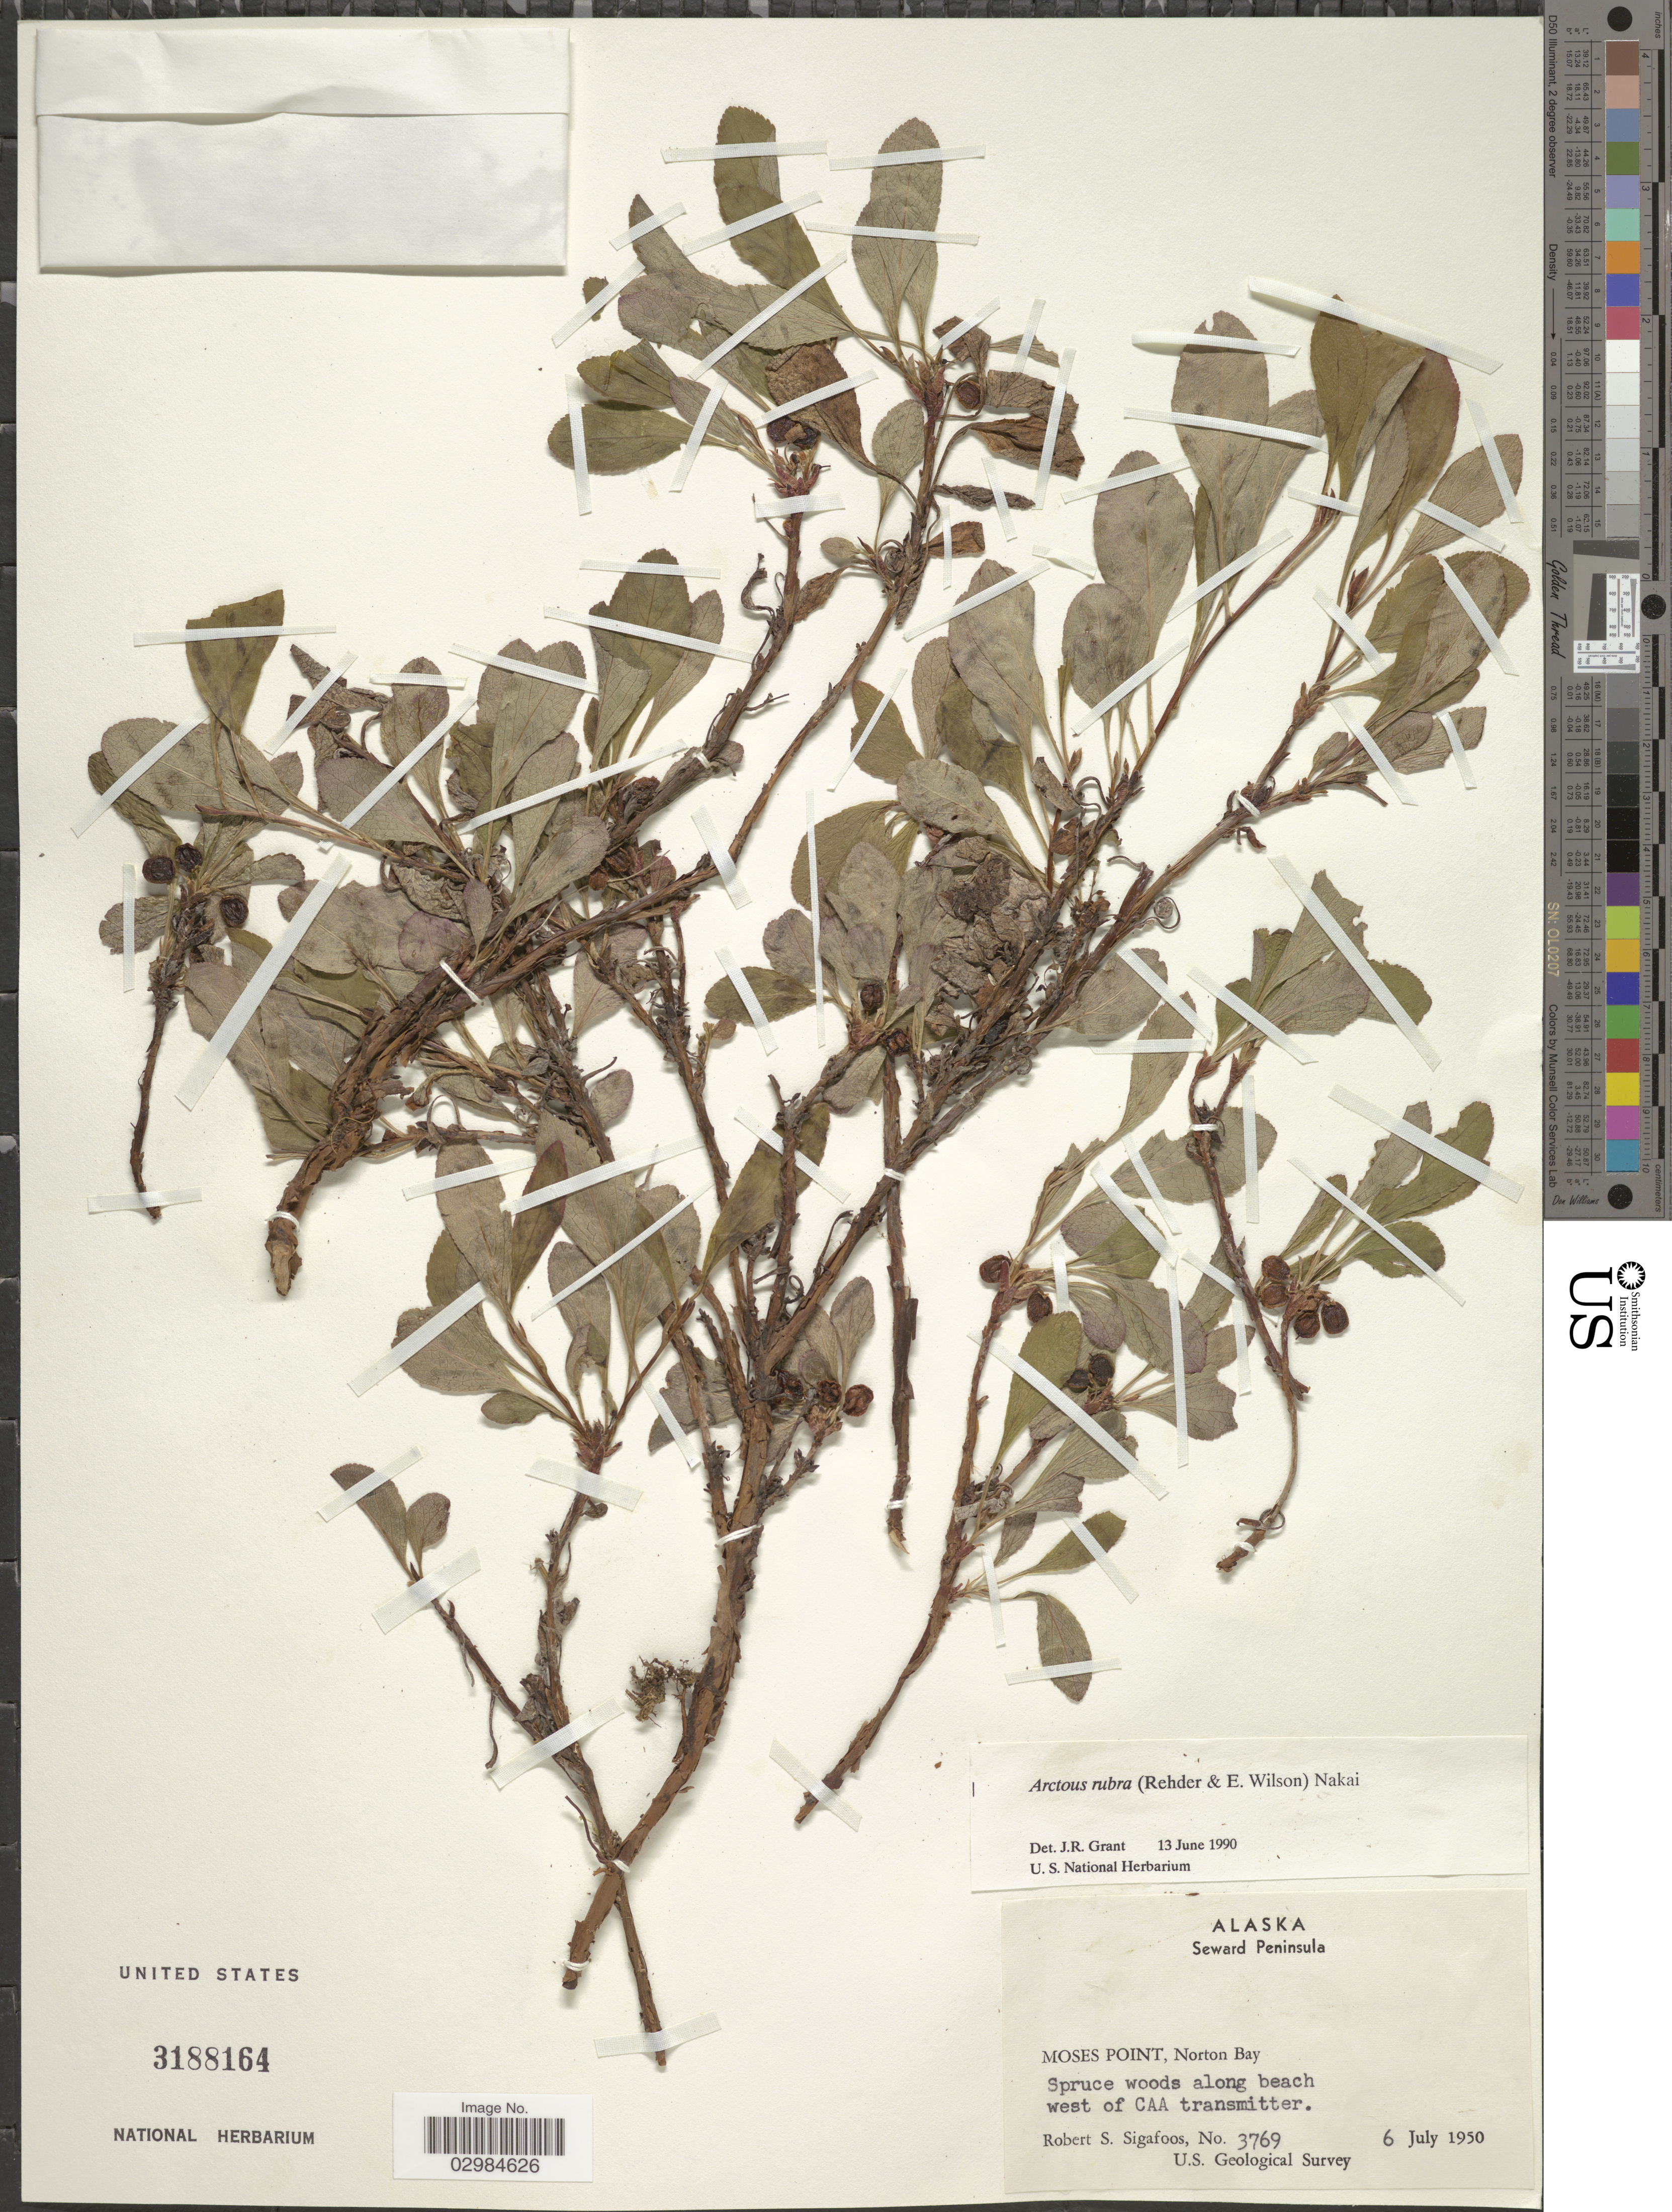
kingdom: Plantae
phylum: Tracheophyta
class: Magnoliopsida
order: Ericales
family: Ericaceae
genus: Arctostaphylos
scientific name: Arctostaphylos rubra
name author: (Rehder & E.H. Wilson) Fernald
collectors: R. Sigafoos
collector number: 3769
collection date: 1950-07-06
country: United States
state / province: Alaska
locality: Seward Peninsula. Moses Point, Norton Bay. Along beach west of CAA transmitter.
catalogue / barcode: US 3188164